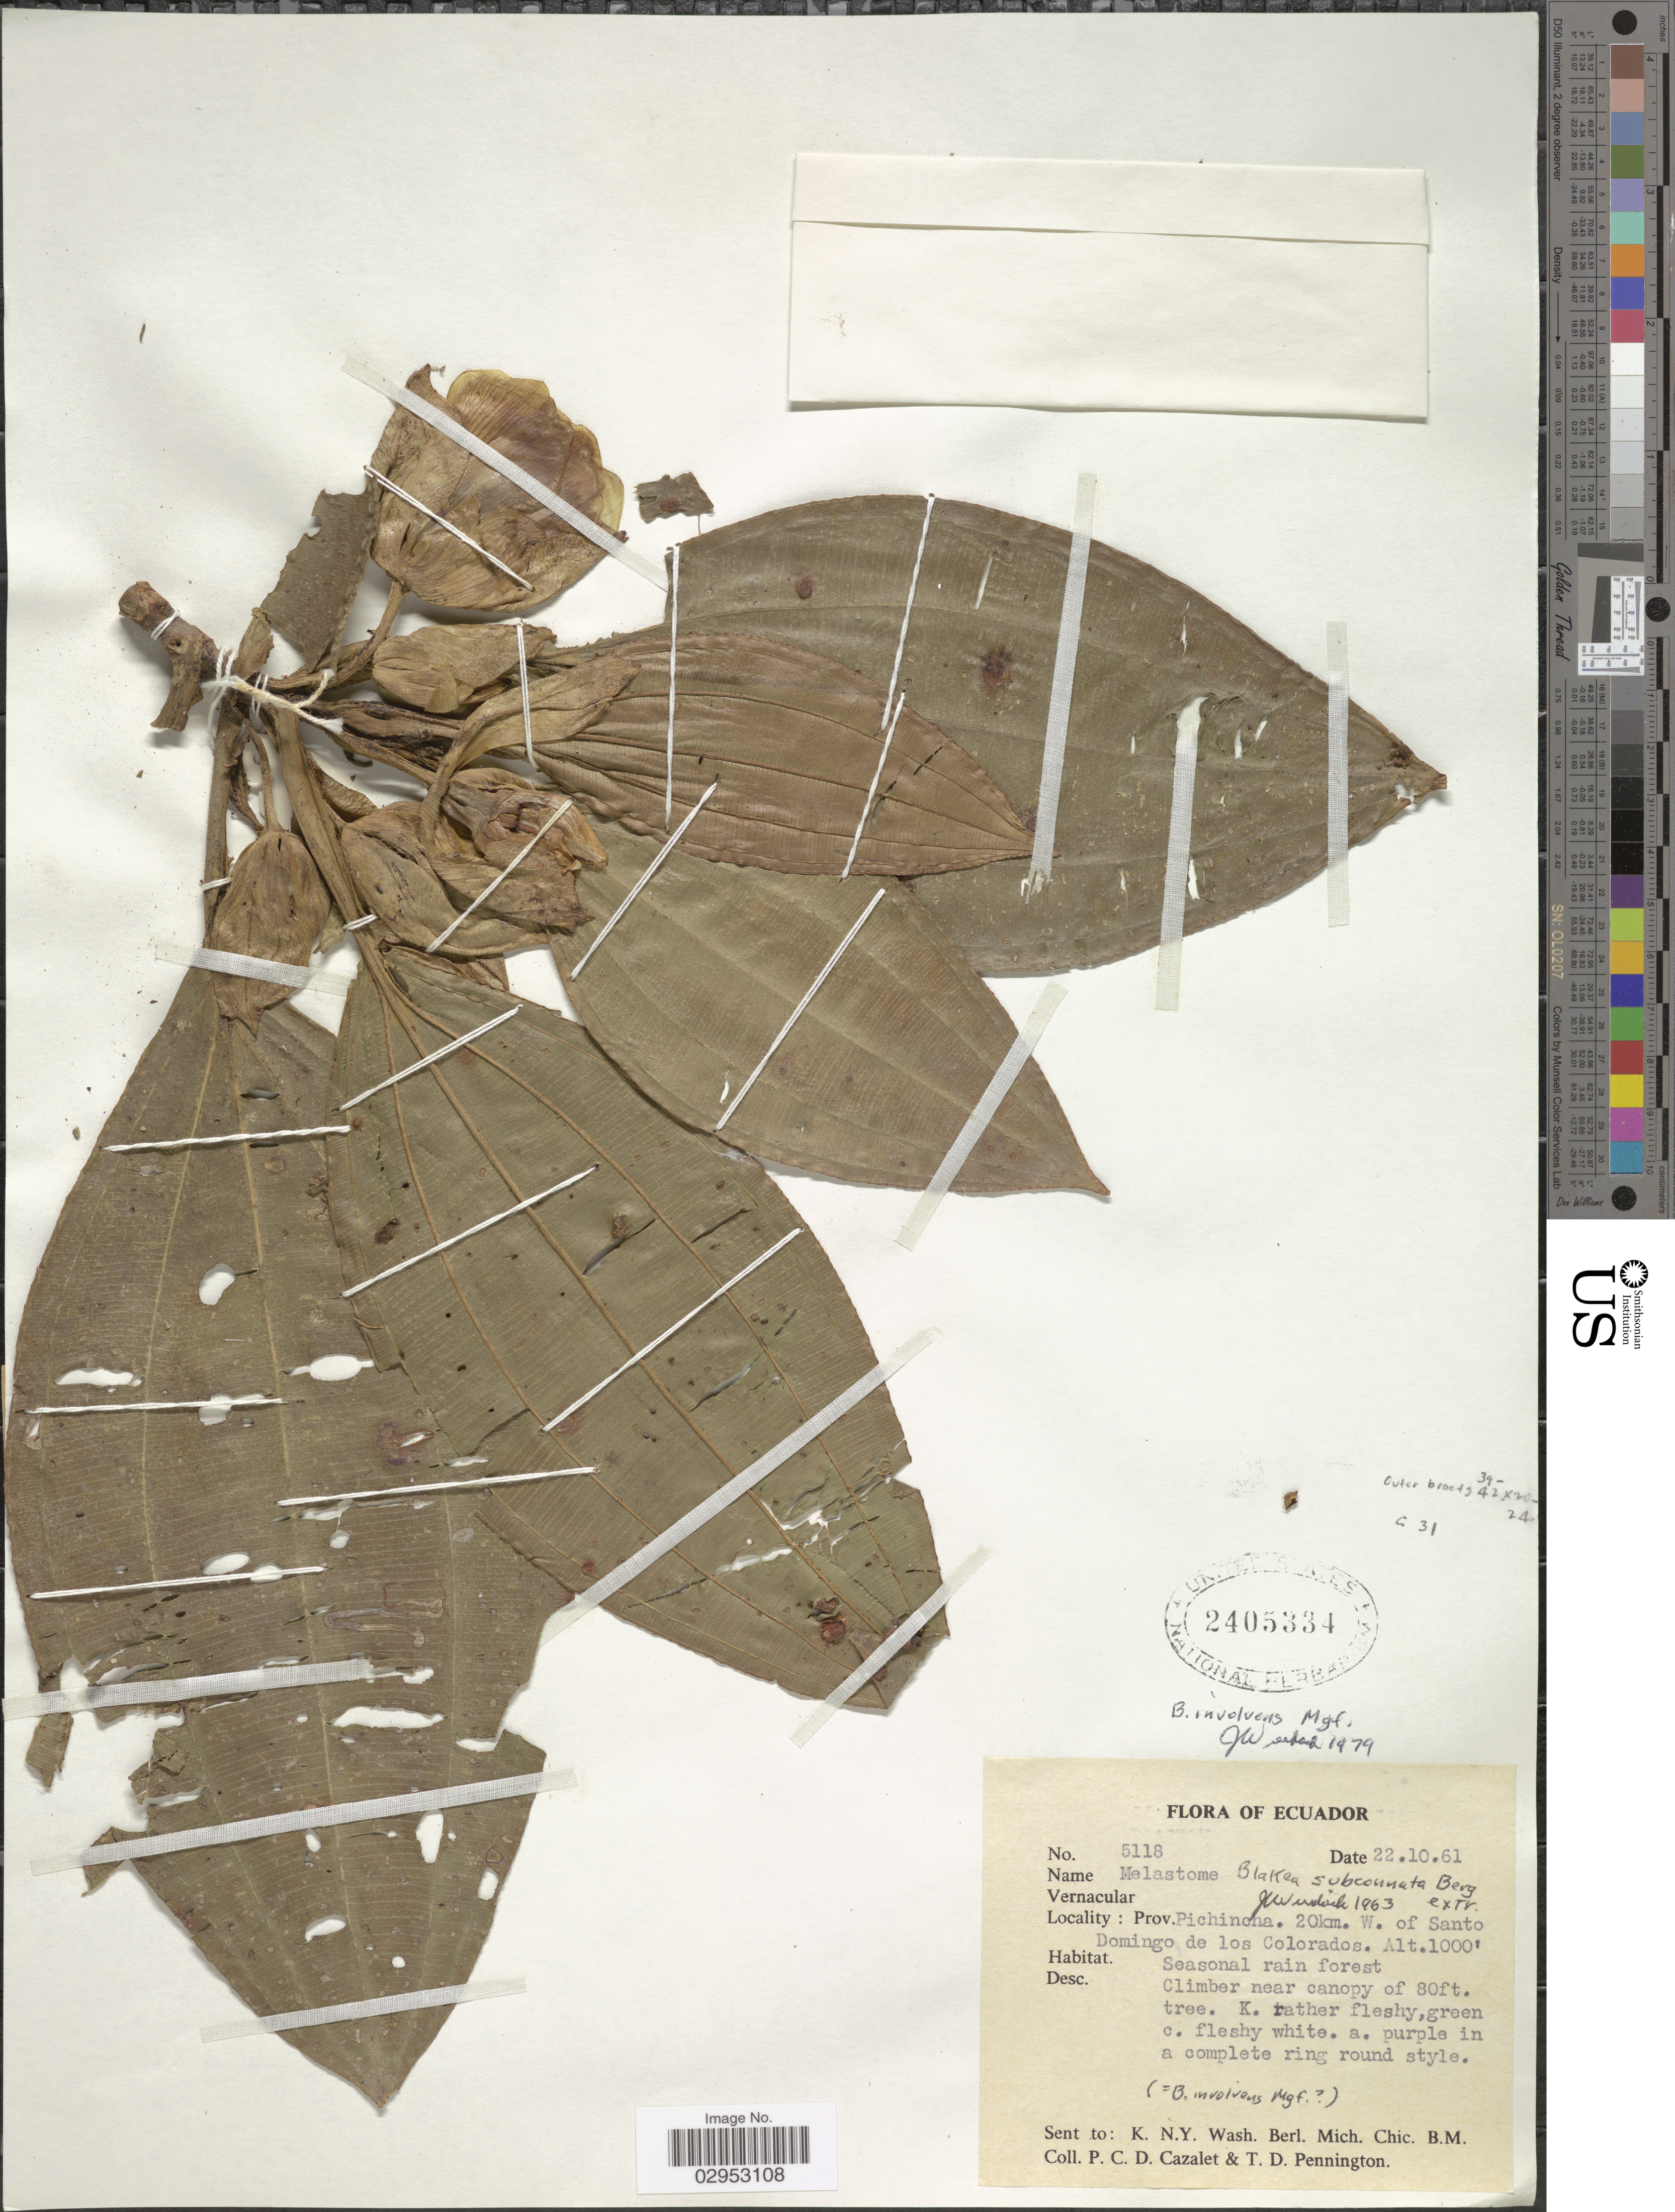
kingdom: Plantae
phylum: Tracheophyta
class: Magnoliopsida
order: Myrtales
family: Melastomataceae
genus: Blakea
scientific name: Blakea involvens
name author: Markgr.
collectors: P. C. D. Cazalet & T. D. Pennington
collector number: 5118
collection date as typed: Transcribed d/m/y: 22/10/61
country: Ecuador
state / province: Pichincha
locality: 20km. W. of Santo Domingo de los Colorados.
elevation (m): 305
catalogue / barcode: US 2405334